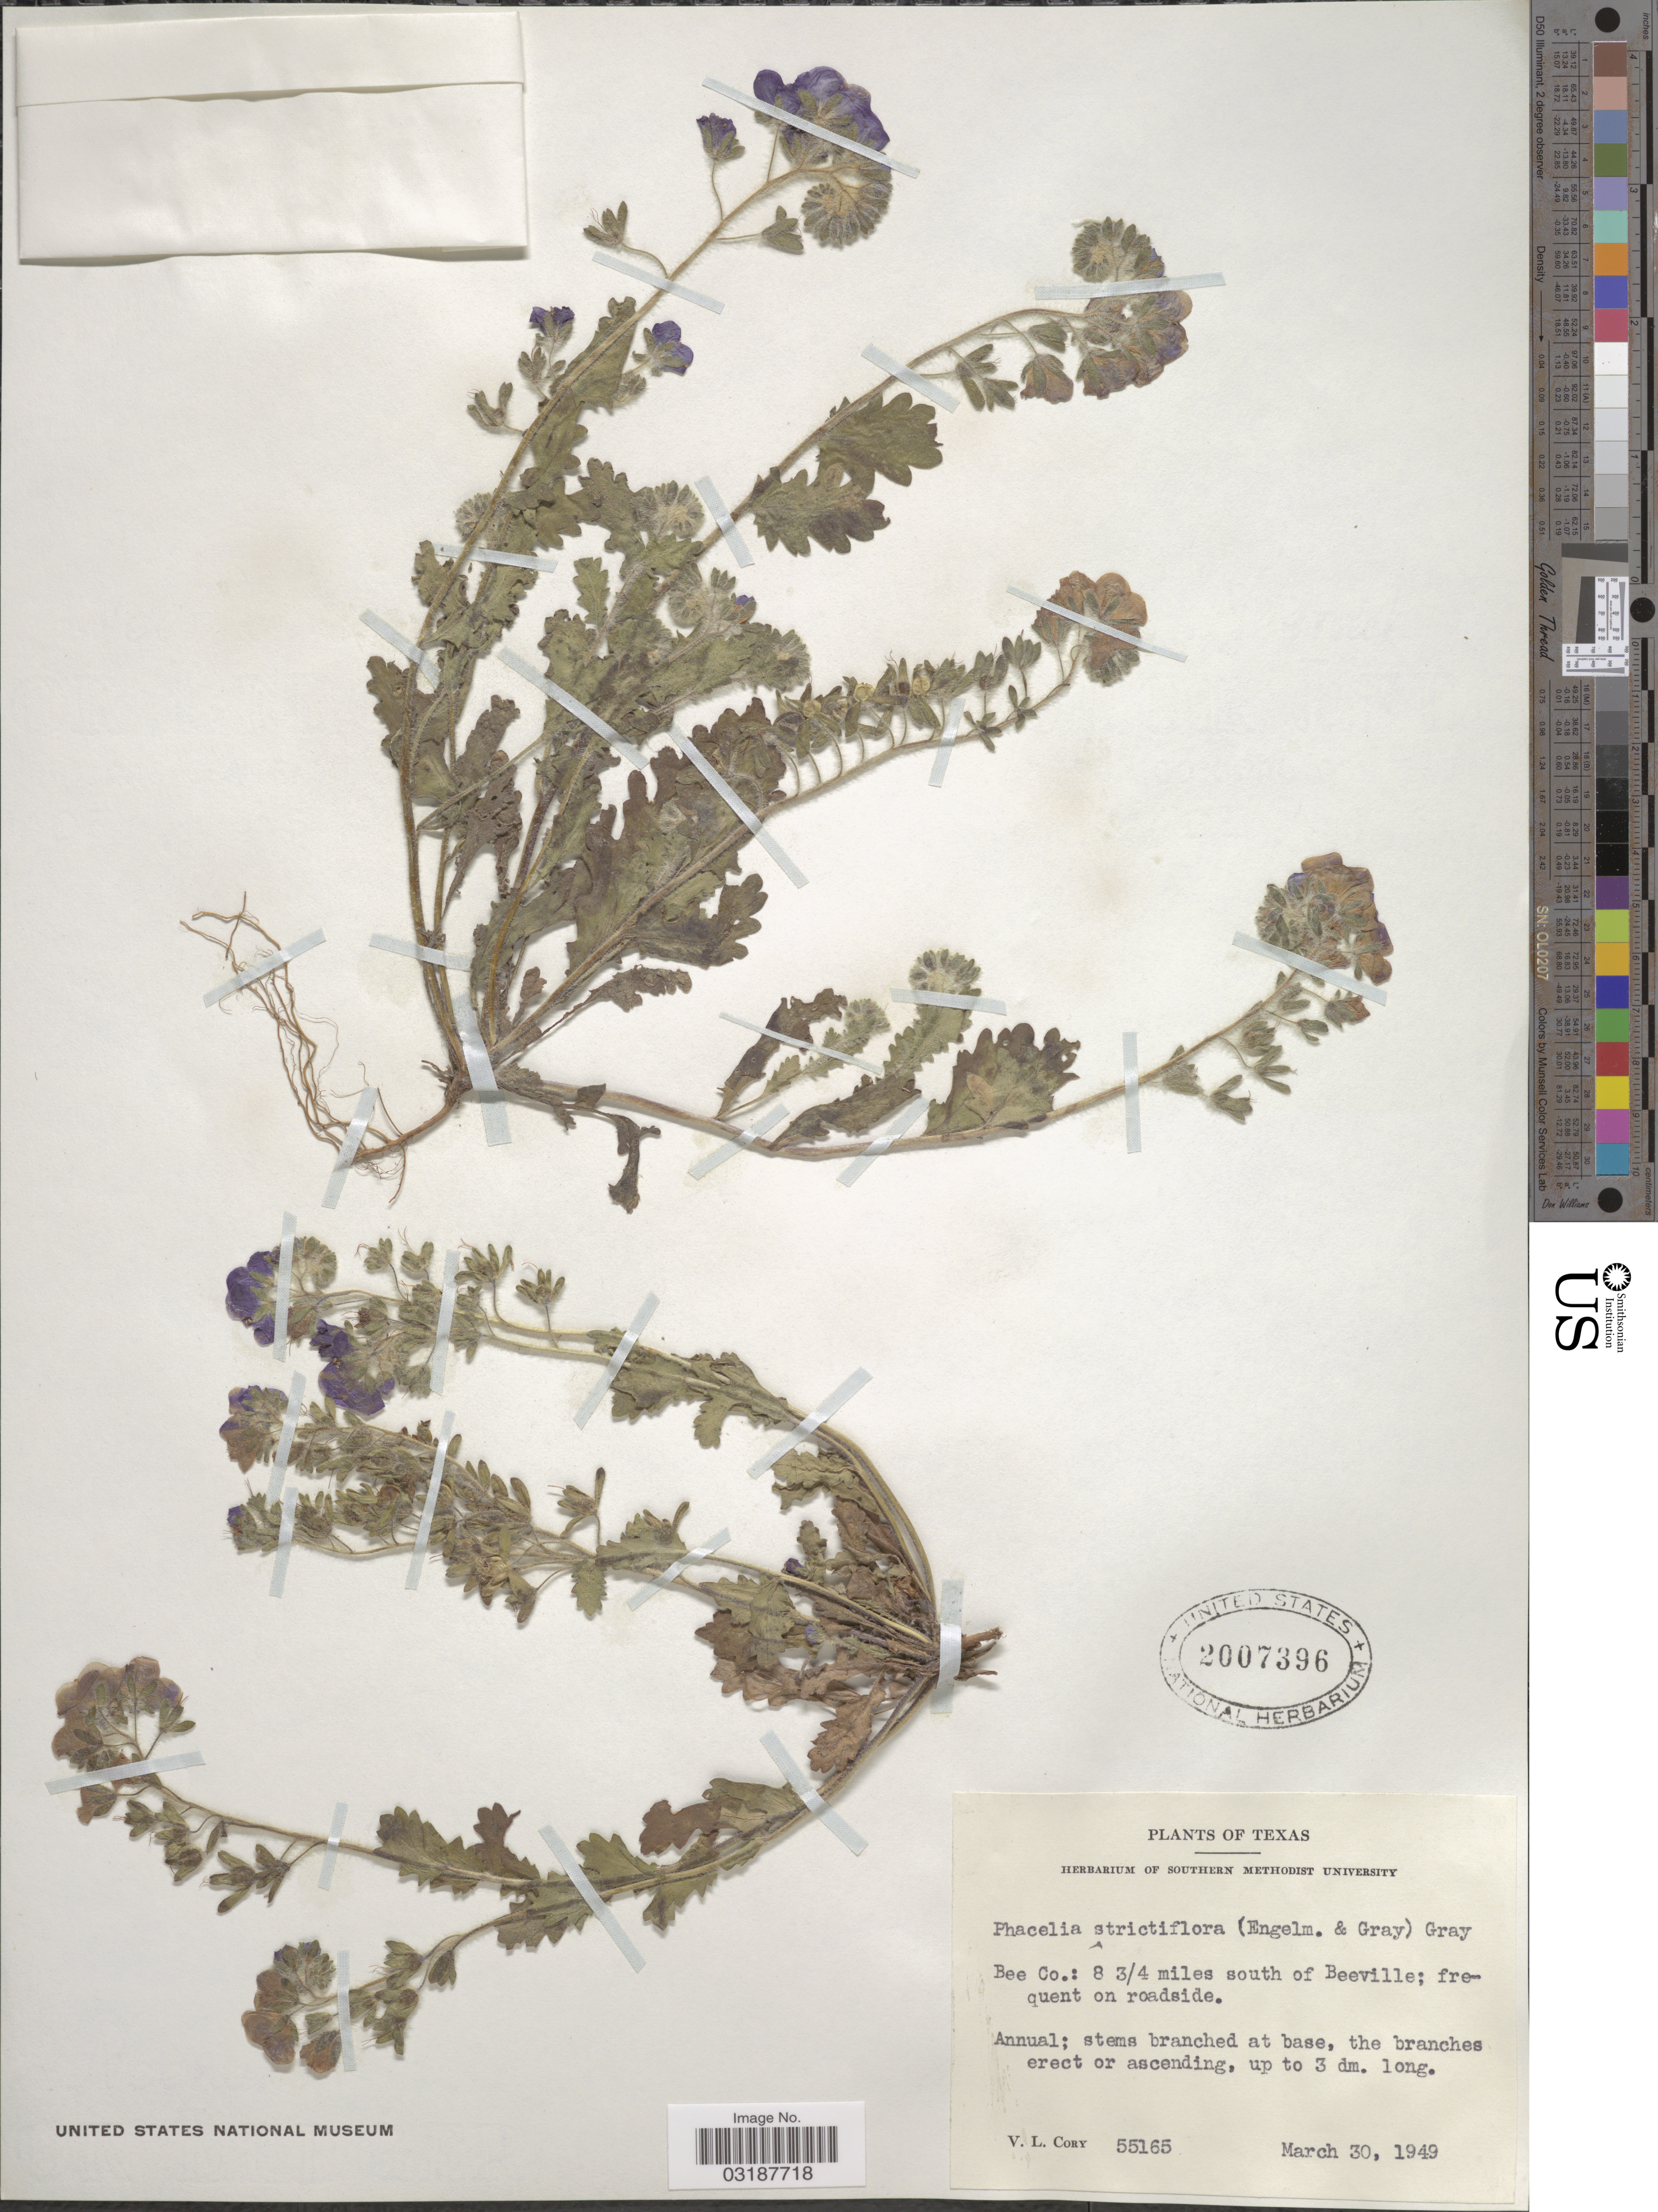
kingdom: Plantae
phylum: Tracheophyta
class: Magnoliopsida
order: Boraginales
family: Hydrophyllaceae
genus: Phacelia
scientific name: Phacelia strictiflora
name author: (Engelm. & A. Gray) A. Gray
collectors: V. Cory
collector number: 55165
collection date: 1949-03-30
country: United States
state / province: Texas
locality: Bee Co.: 8¾ miles south of Beeville.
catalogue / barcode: US 2007396